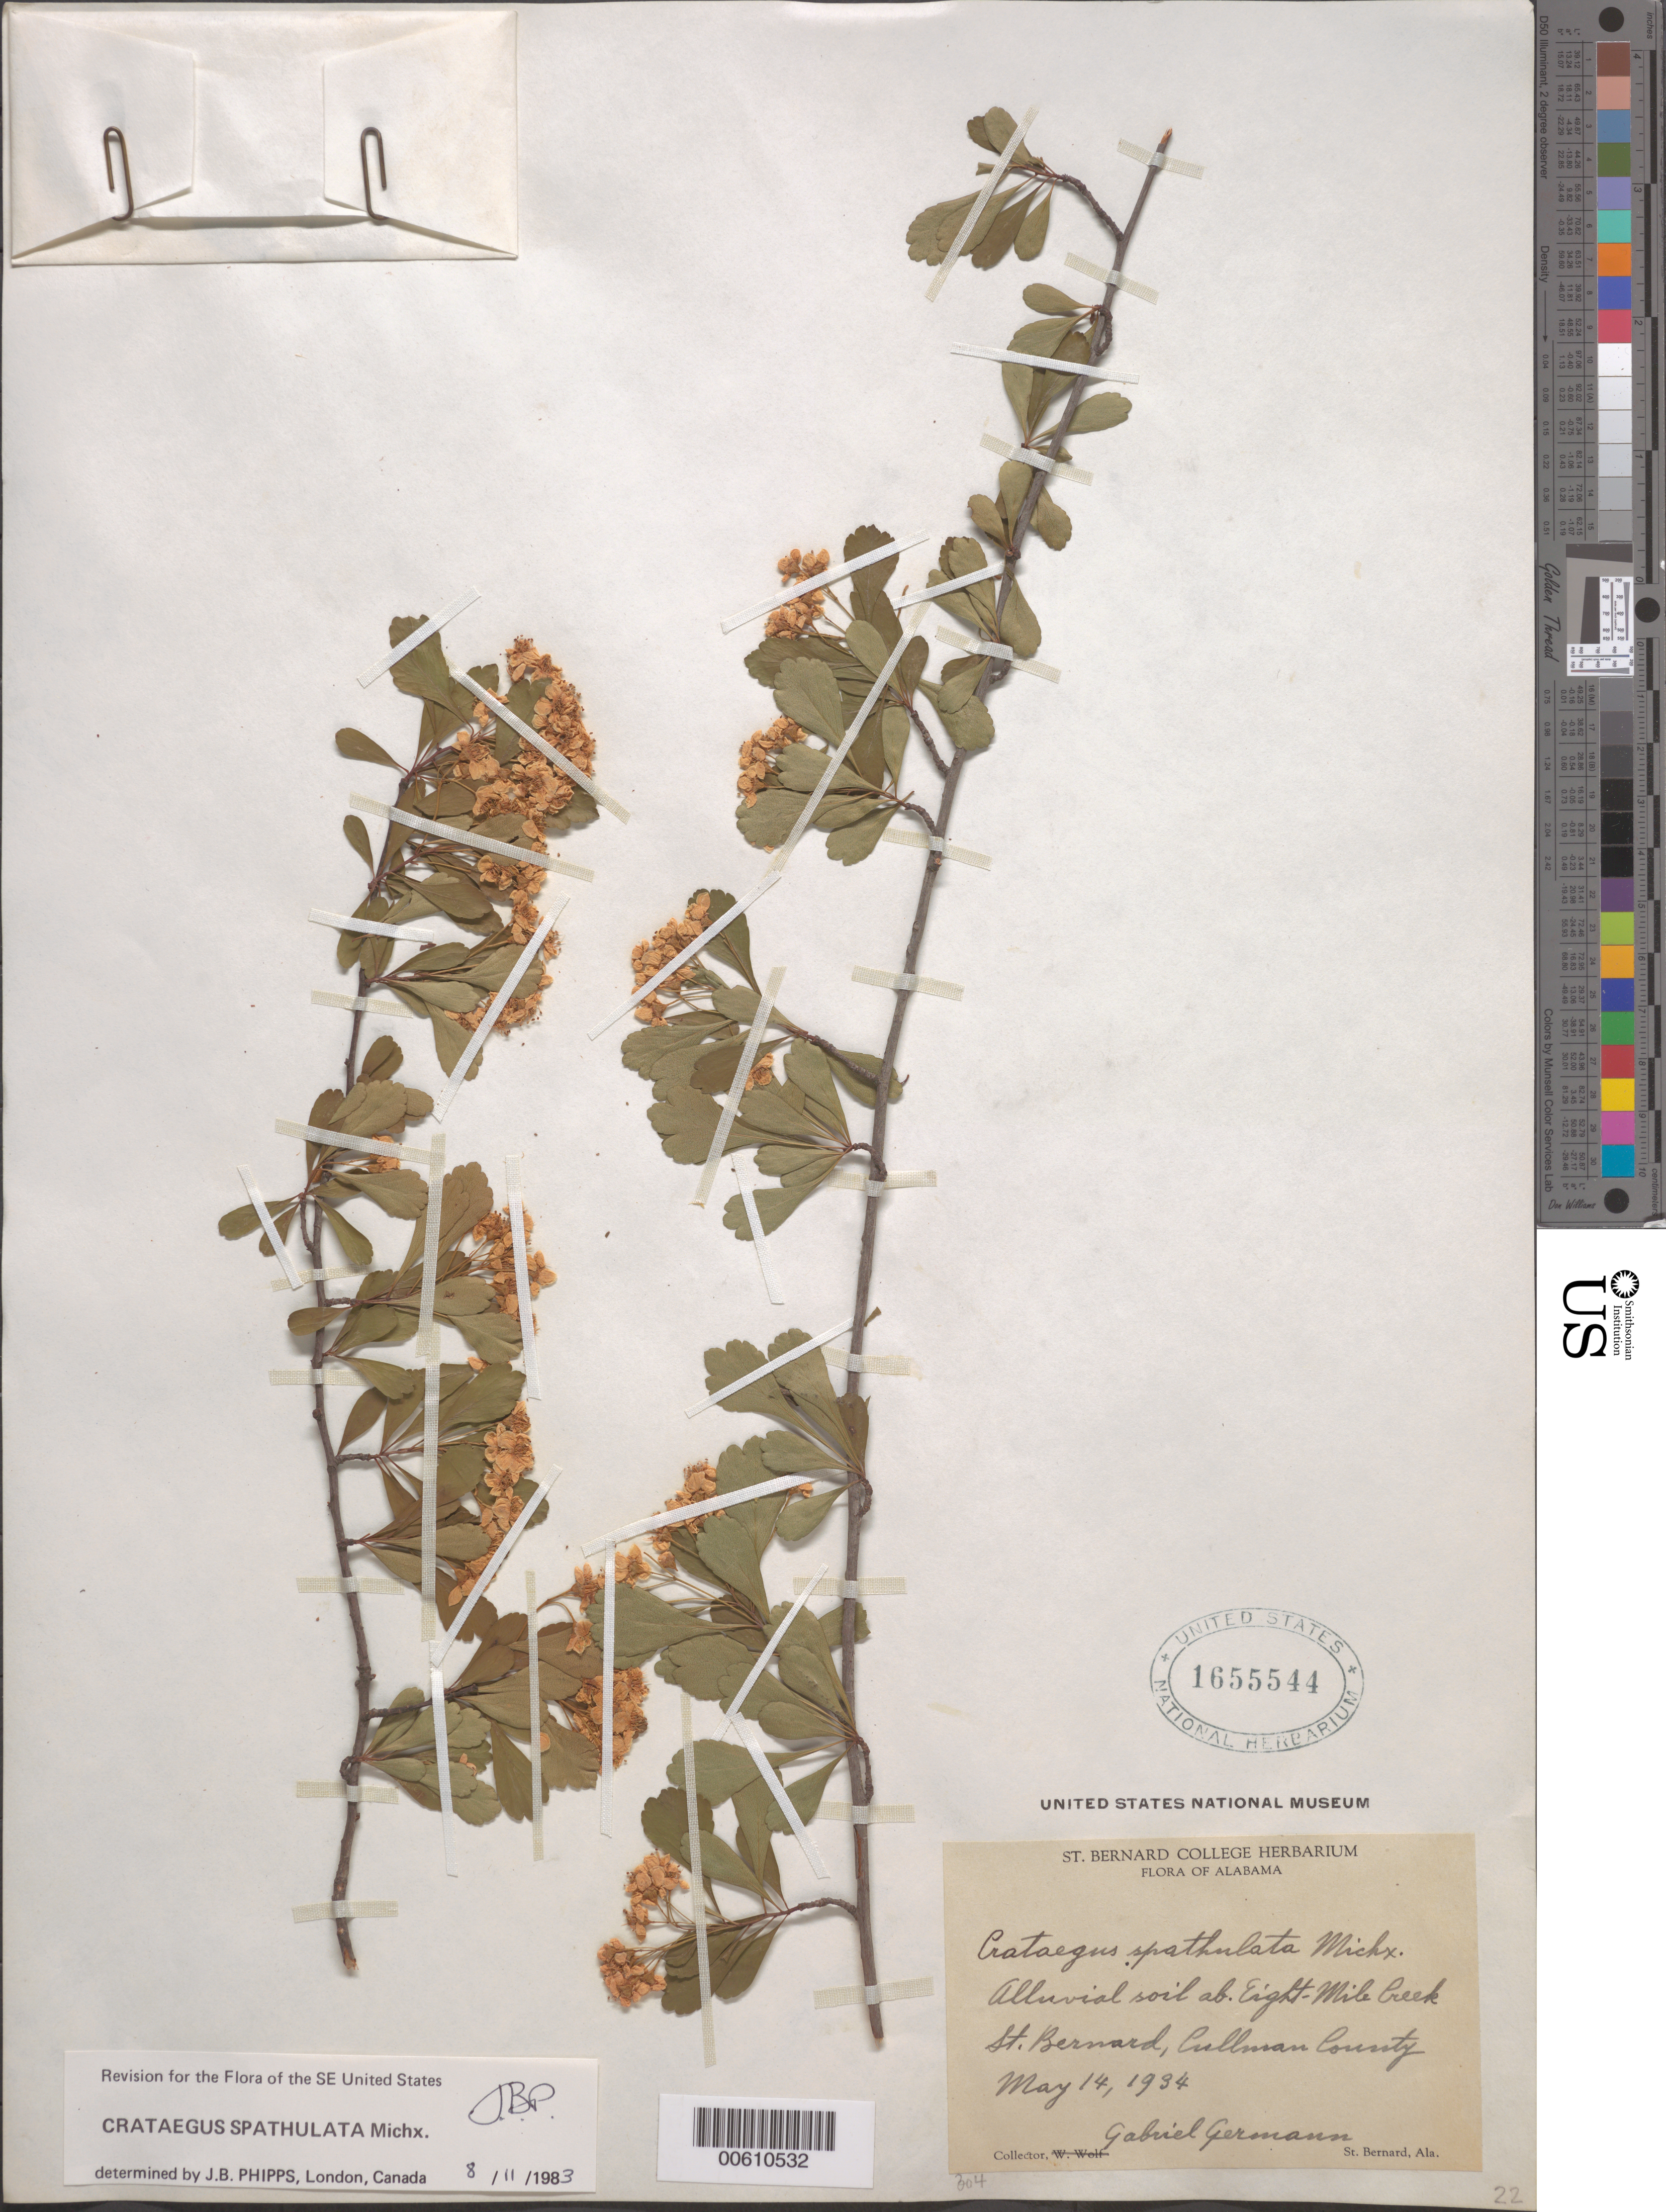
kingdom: Plantae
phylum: Tracheophyta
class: Magnoliopsida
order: Rosales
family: Rosaceae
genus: Crataegus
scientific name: Crataegus spathulata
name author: Michx.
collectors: G. Germann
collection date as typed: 14 May 1934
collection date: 1934-05-14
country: United States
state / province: Alabama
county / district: Cullman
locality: About 8 Mile Creek, St Bernard.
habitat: Alluvial soil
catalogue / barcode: US 1655544